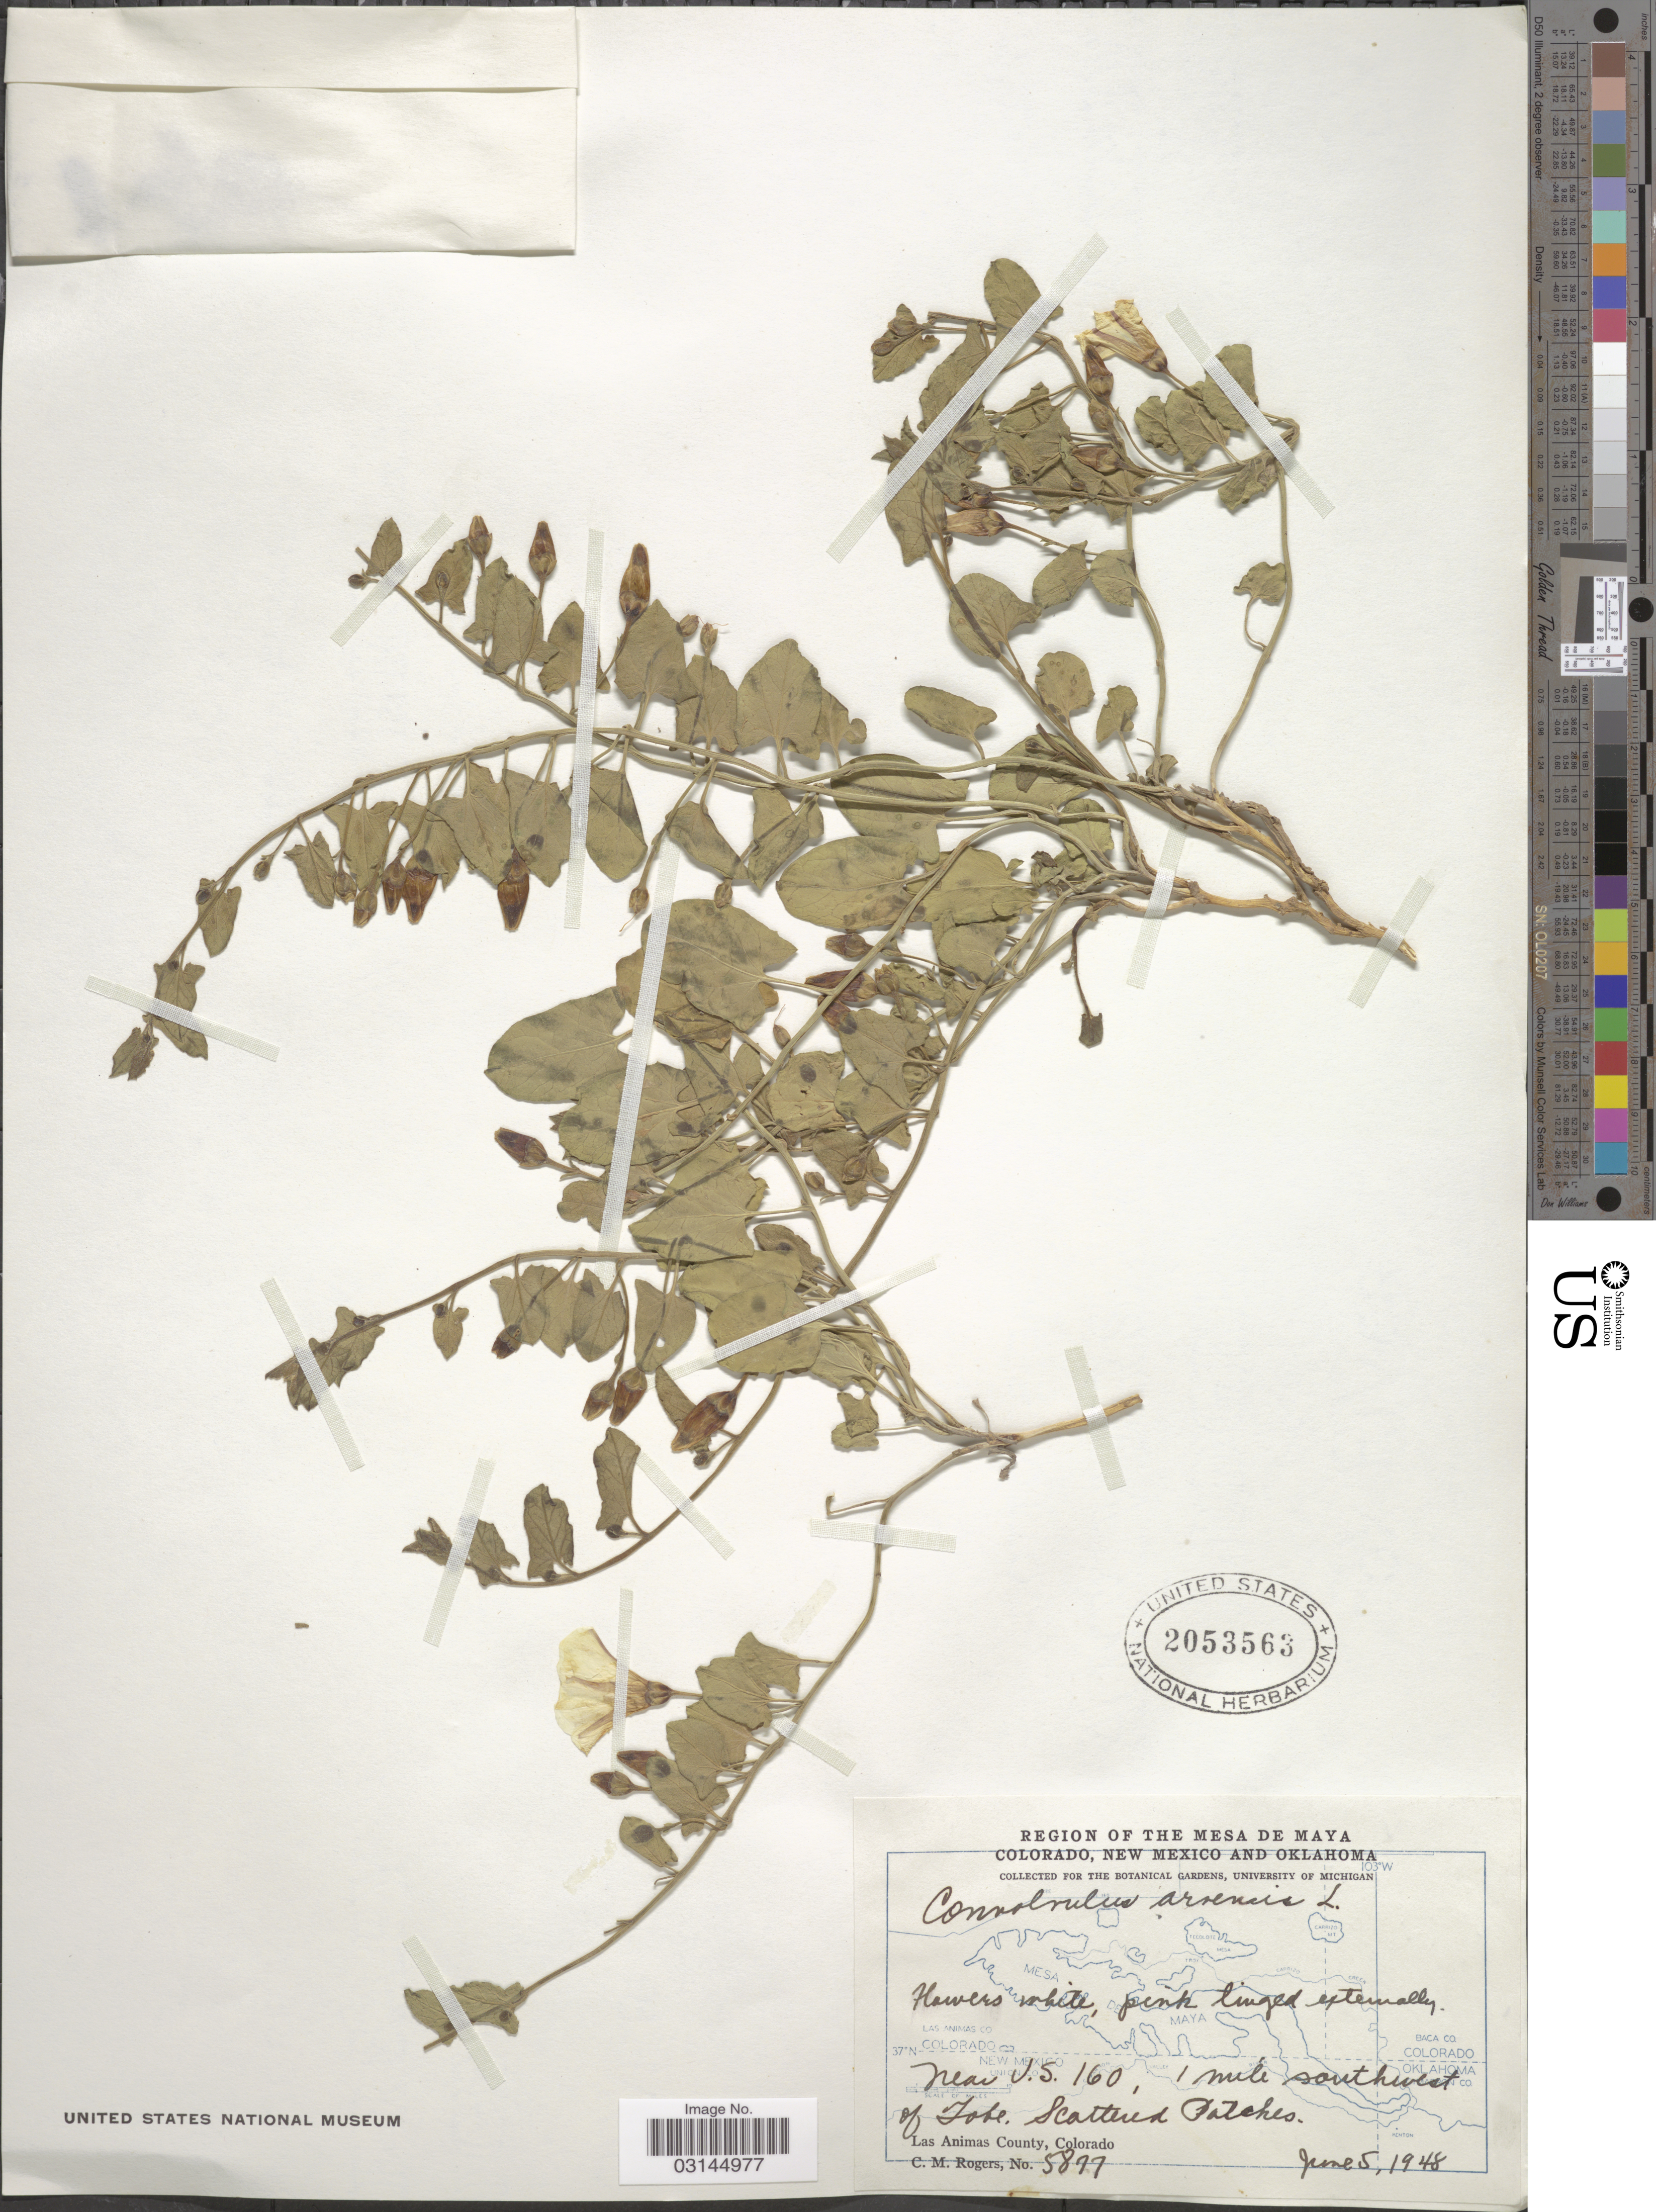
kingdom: Plantae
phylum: Tracheophyta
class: Magnoliopsida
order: Solanales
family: Convolvulaceae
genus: Convolvulus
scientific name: Convolvulus arvensis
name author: L.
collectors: C. M. Rogers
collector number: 5877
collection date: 1948-06-05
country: United States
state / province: Colorado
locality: Region of the Mesa de Maya. Near U. S. 160, 1 mile southwest of Tobe. Las Animas County.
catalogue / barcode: US 2053563